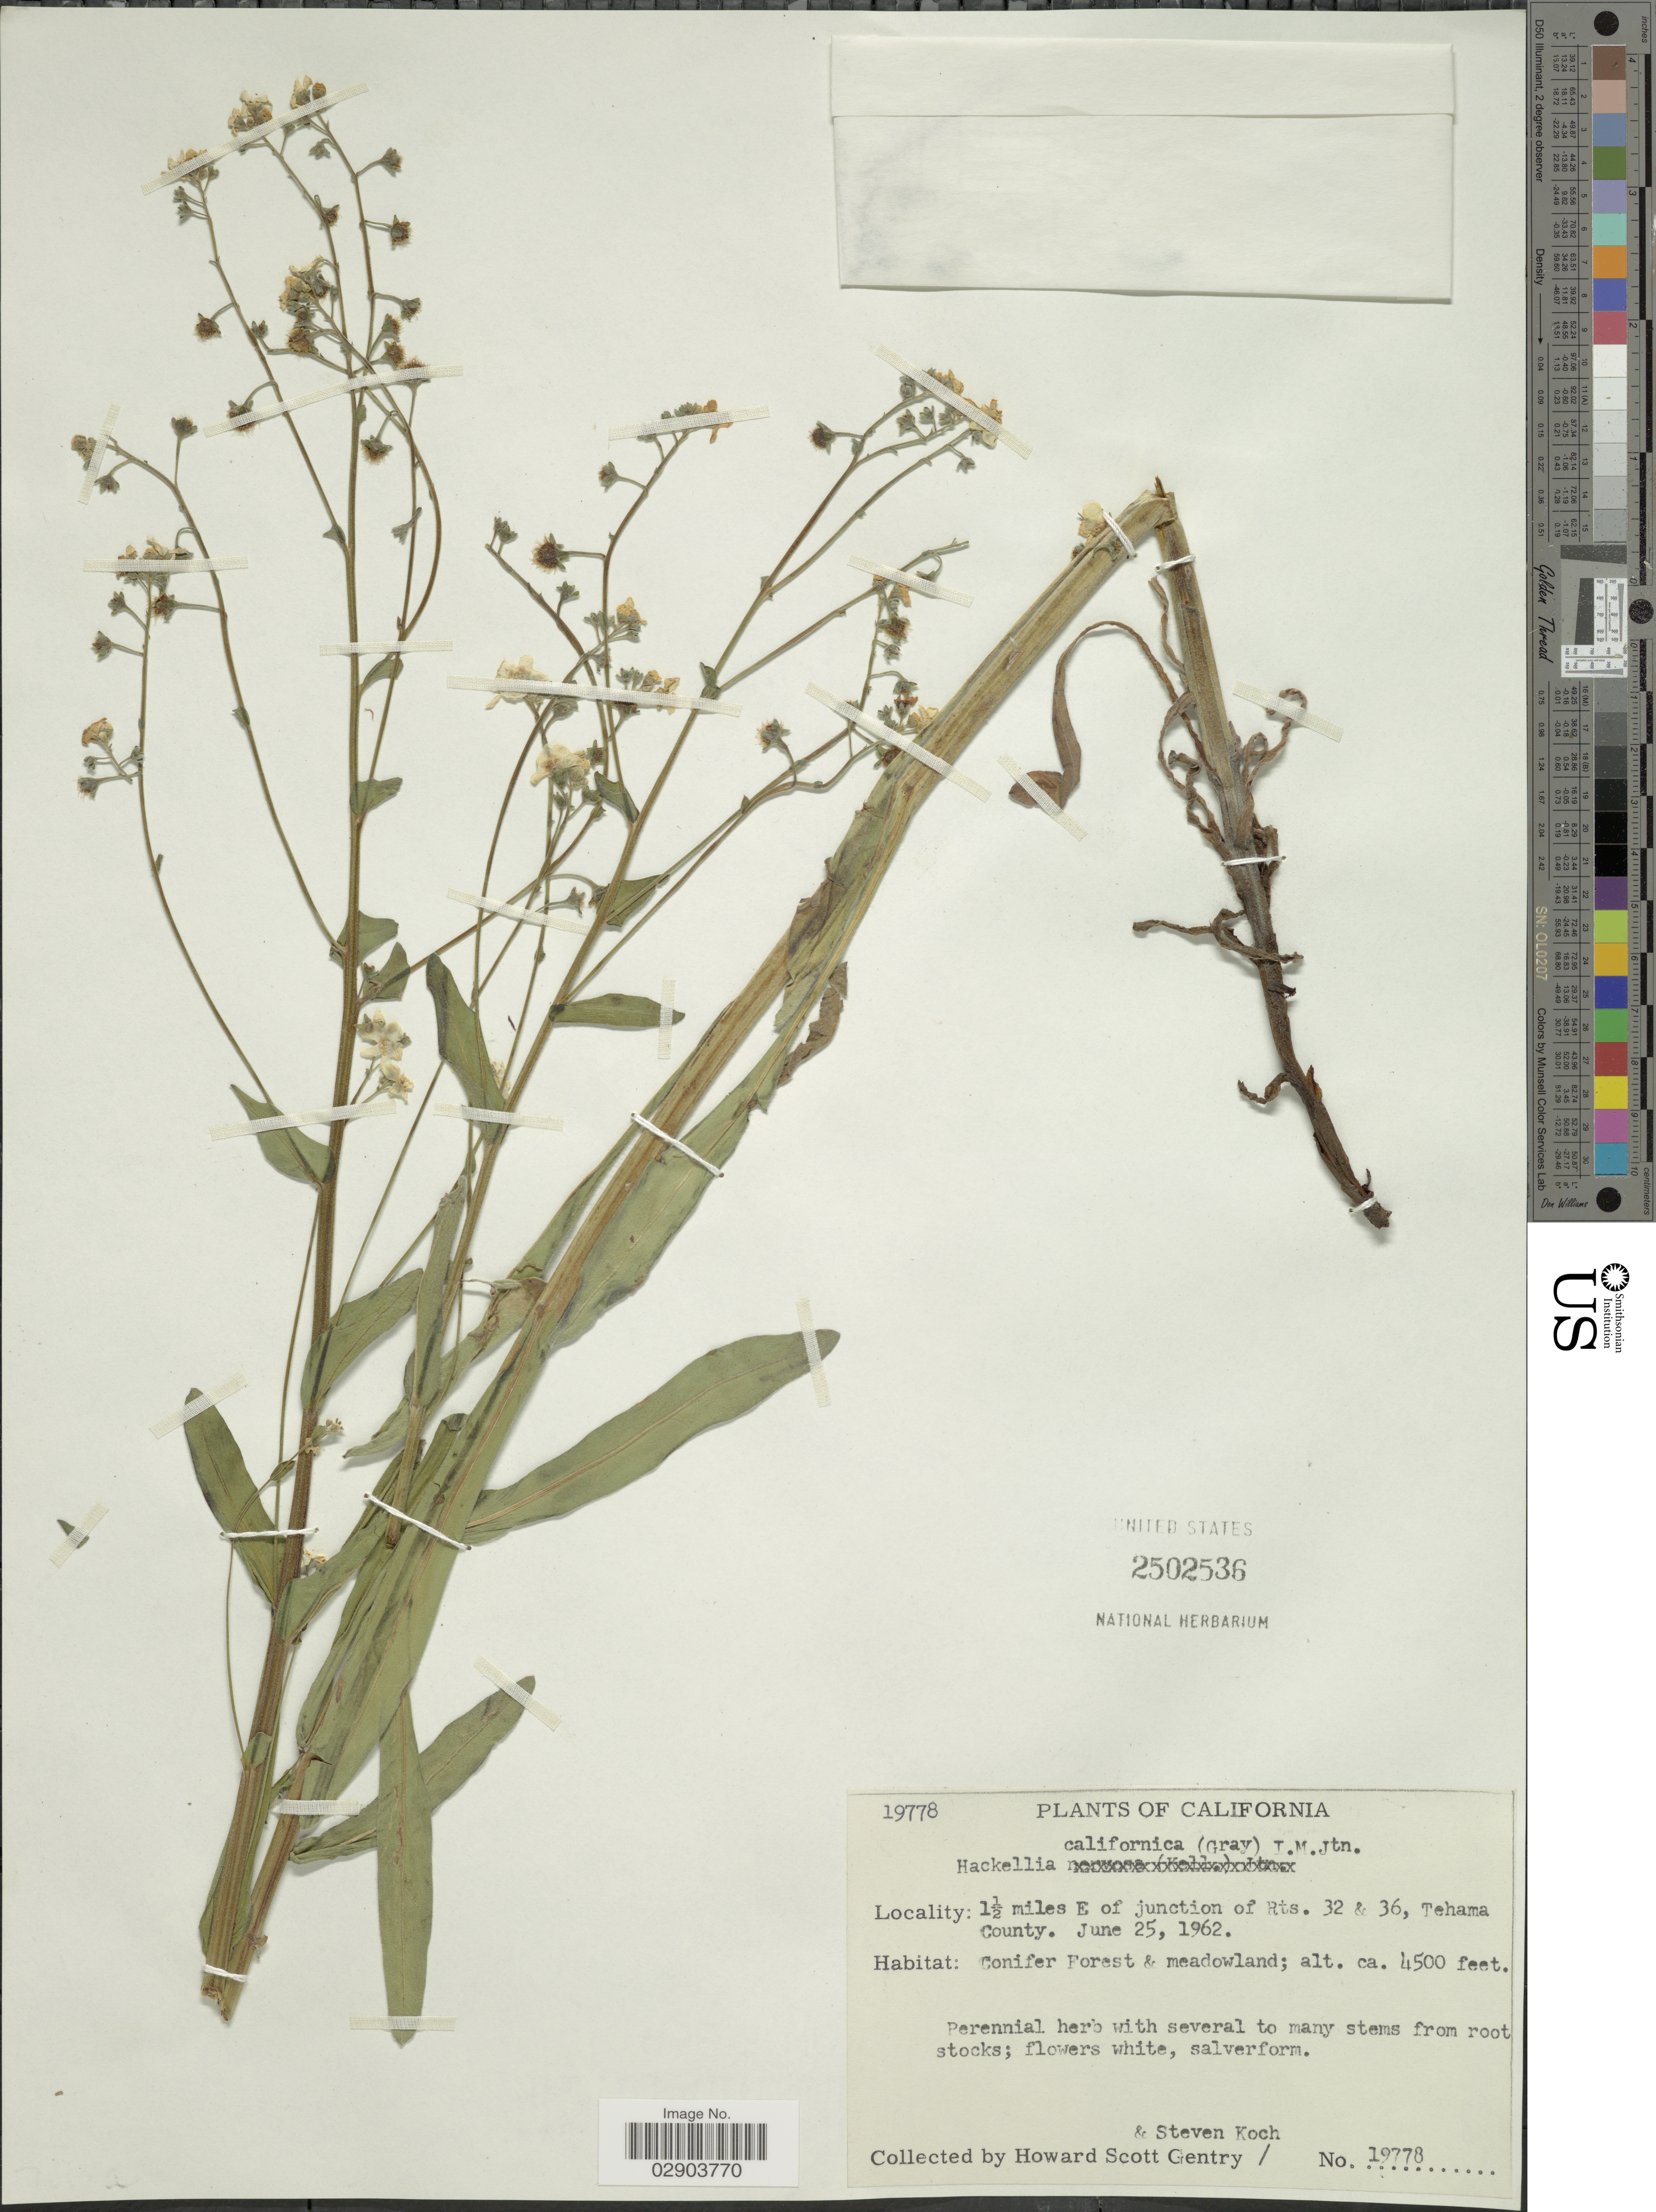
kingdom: Plantae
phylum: Tracheophyta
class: Magnoliopsida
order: Boraginales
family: Boraginaceae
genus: Hackelia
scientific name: Hackelia californica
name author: (A. Gray) I.M. Johnst.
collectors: H. S. Gentry & S. Koch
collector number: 19778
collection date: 1962-06-25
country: United States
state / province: California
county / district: Tehama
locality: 1 1/2 miles E of junction of Rts. 32 & 36, Tehama County, Conifer Forest & meadowland.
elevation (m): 1372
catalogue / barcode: US 2502536